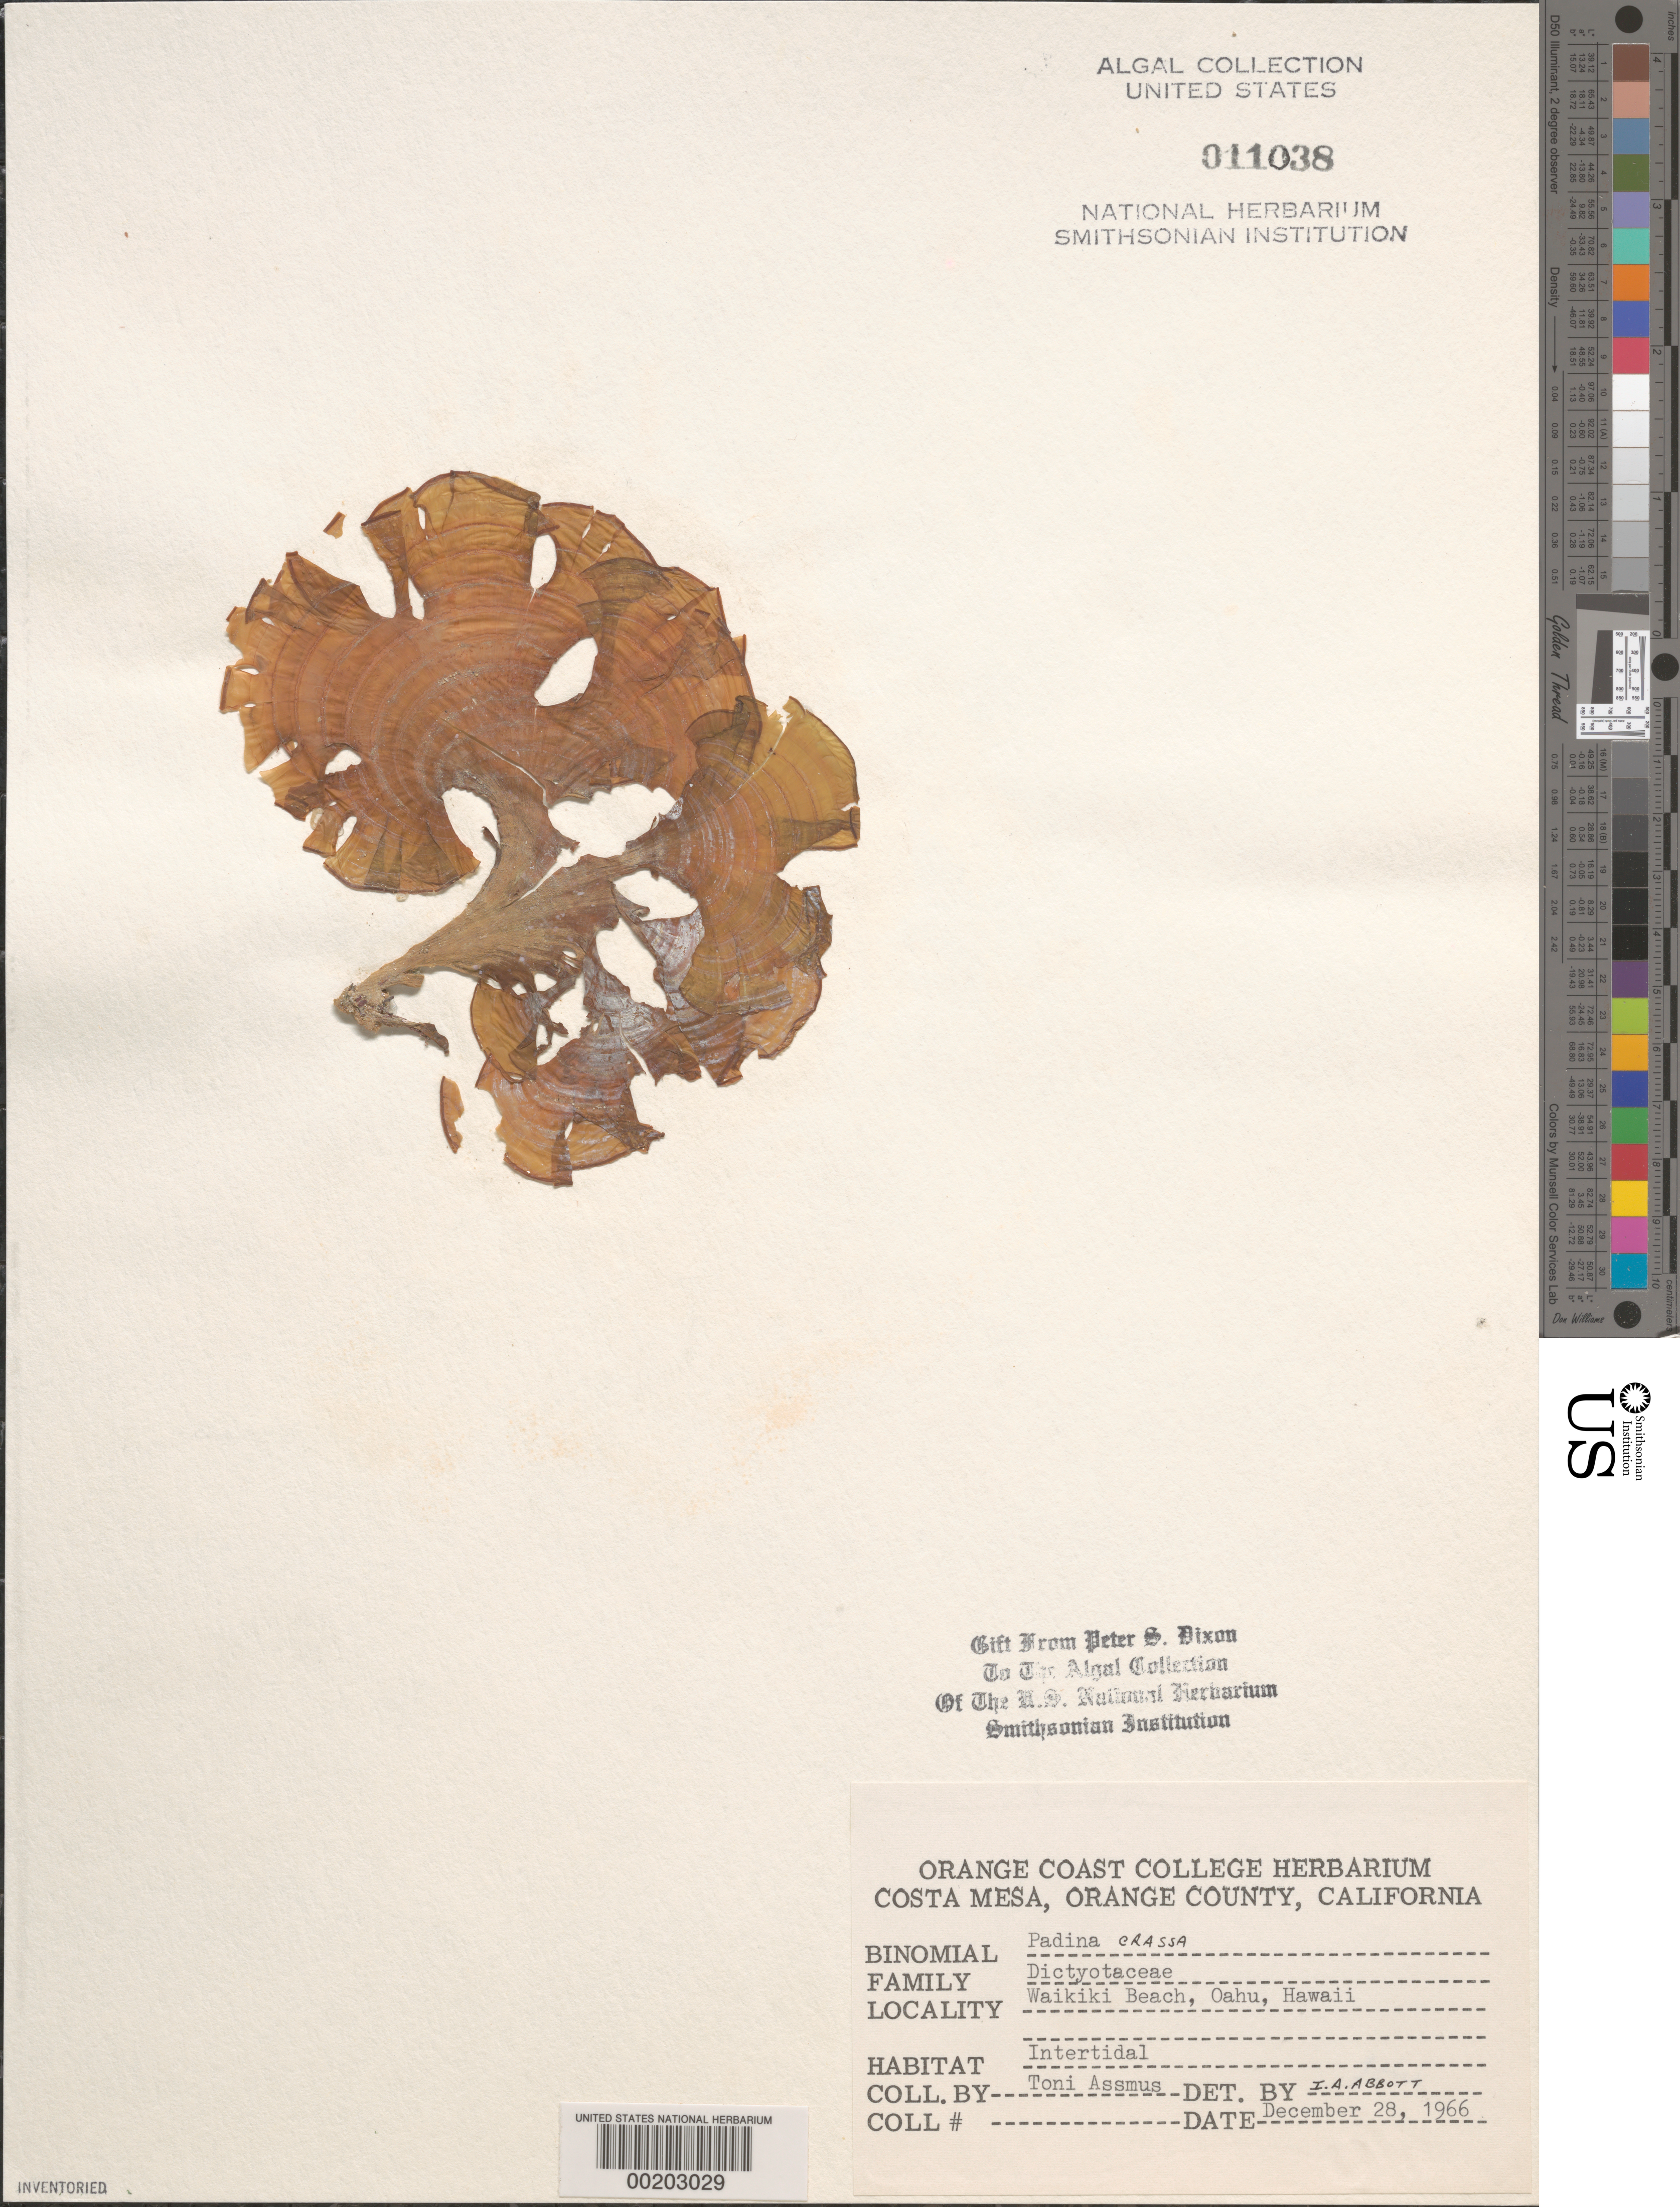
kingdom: Chromista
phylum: Ochrophyta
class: Phaeophyceae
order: Dictyotales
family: Dictyotaceae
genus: Padina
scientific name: Padina crassa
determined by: Abbott, Isabella A.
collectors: T. Assmus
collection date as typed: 28 Dec 1966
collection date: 1966-12-28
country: United States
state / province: Hawaii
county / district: Honolulu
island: Oahu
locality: Waikiki Beach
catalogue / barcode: US 11038